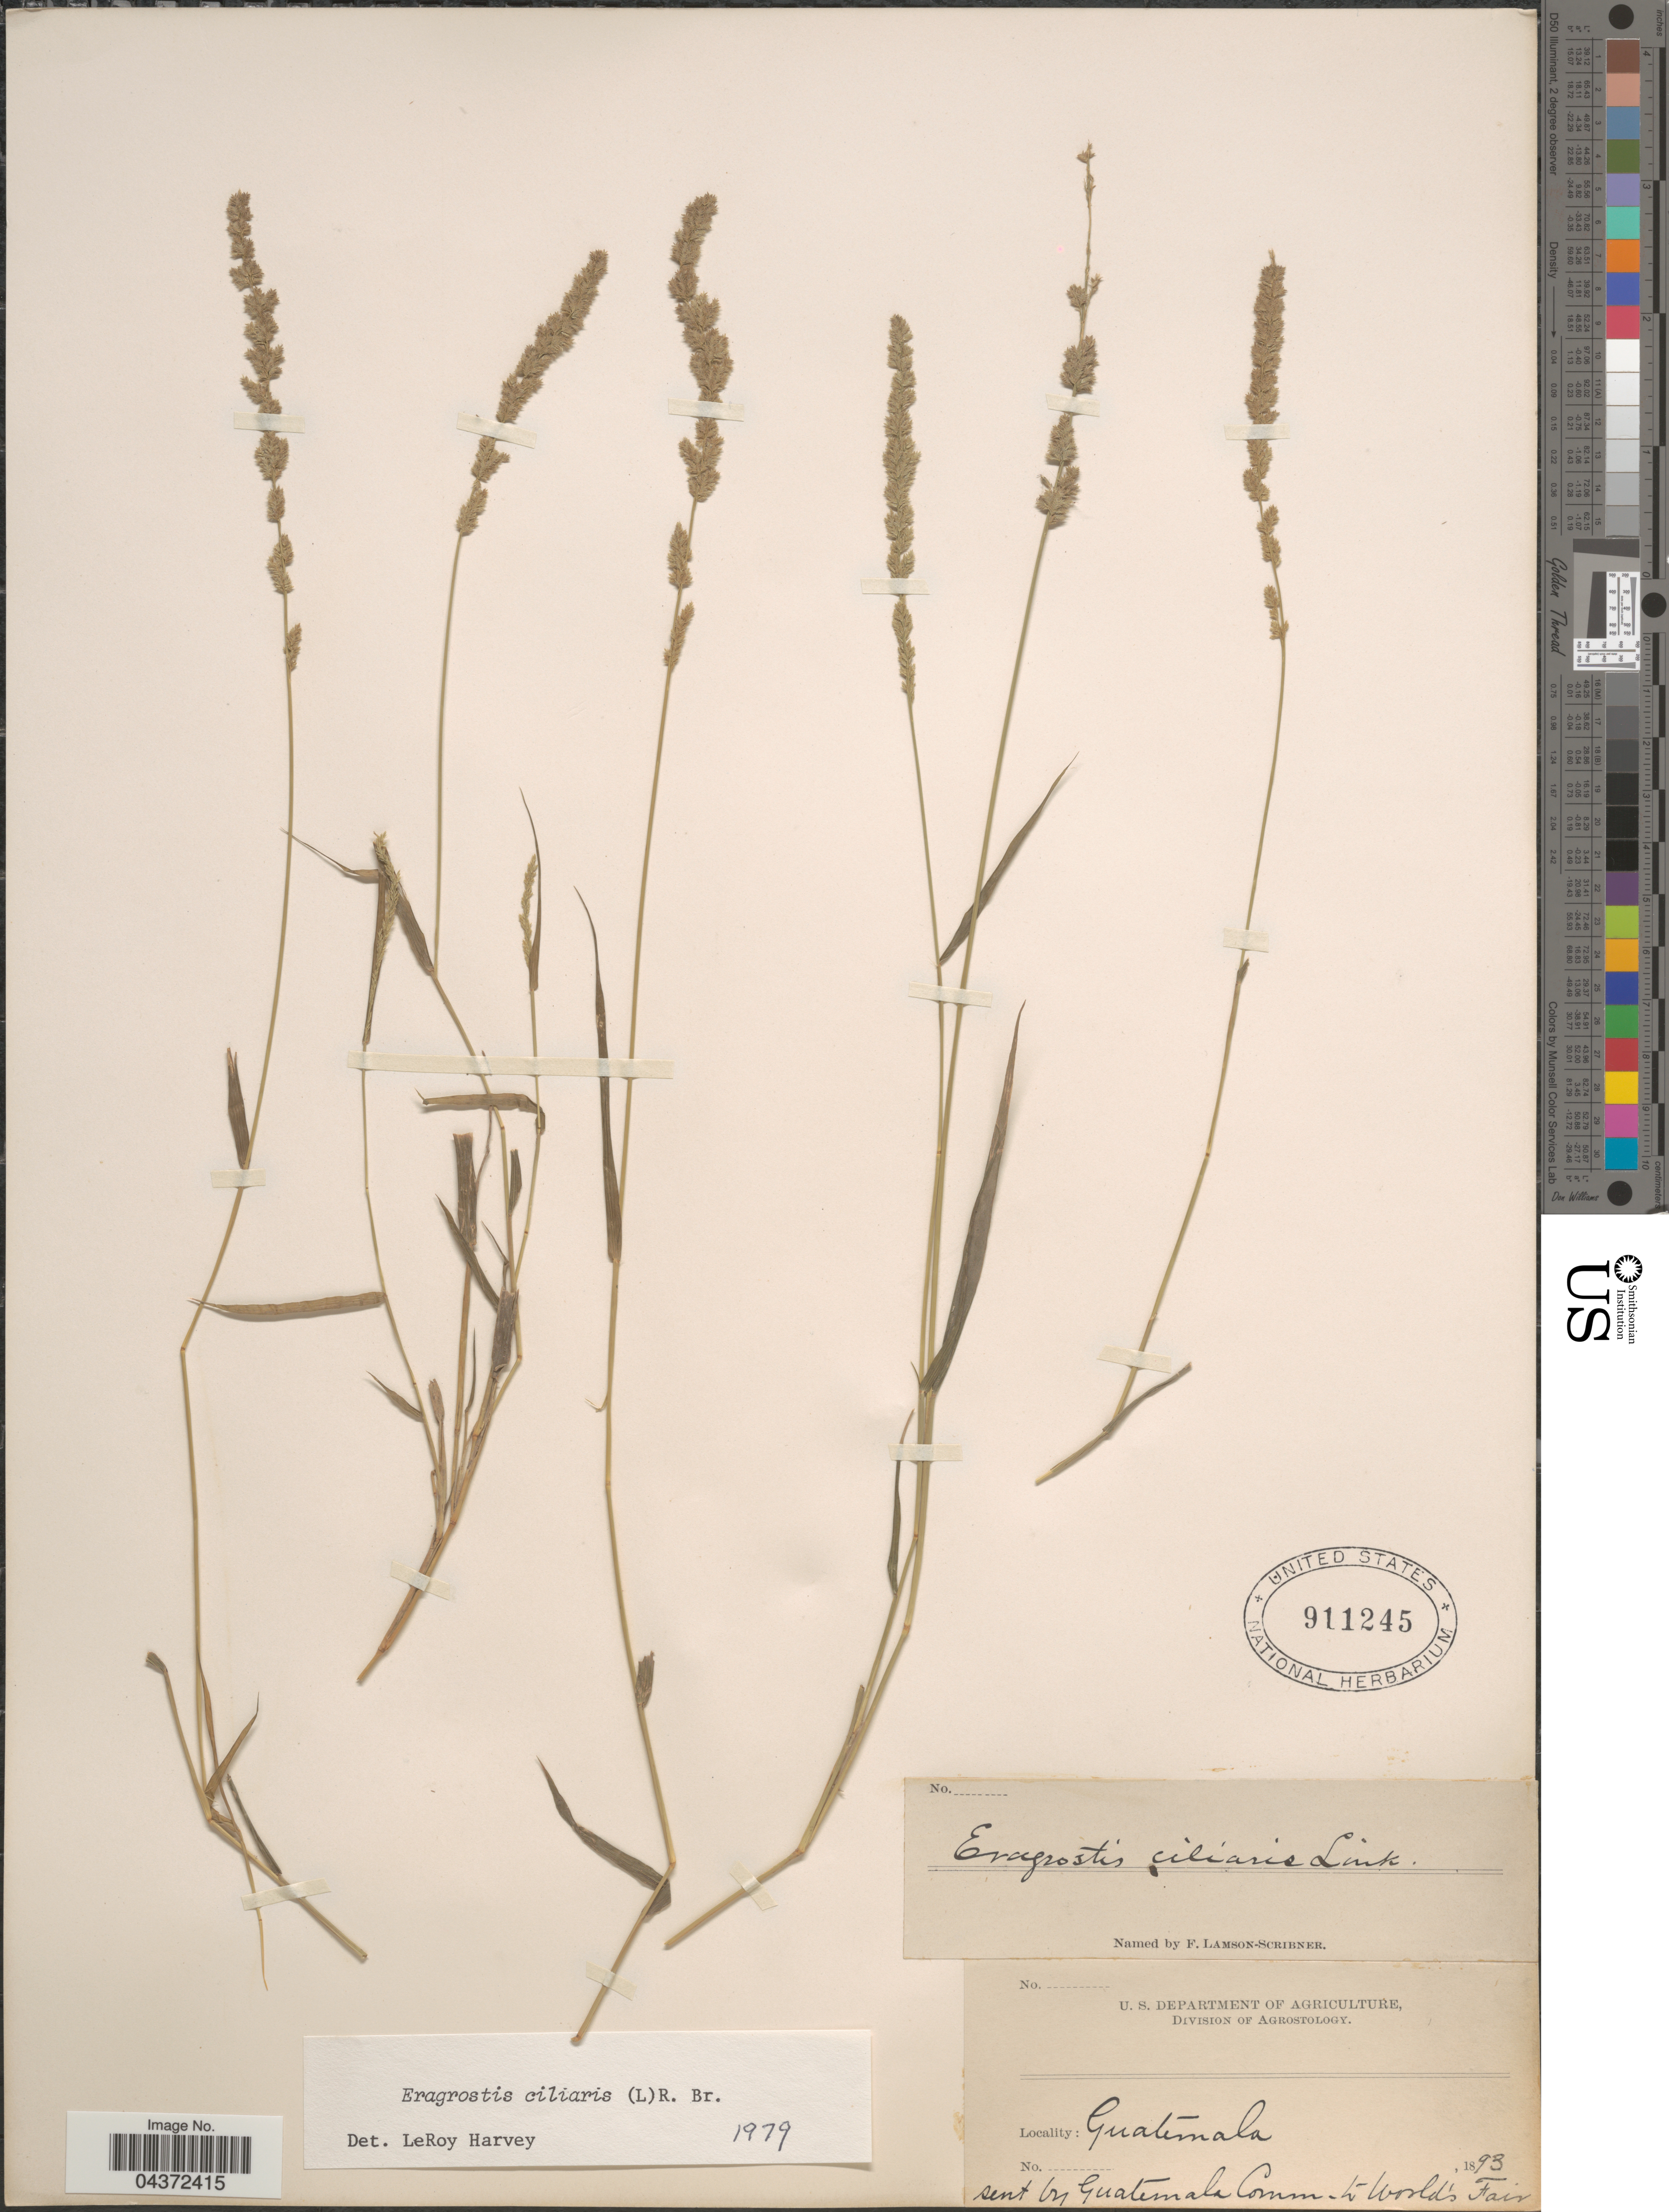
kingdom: Plantae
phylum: Tracheophyta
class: Liliopsida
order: Poales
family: Poaceae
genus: Eragrostis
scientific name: Eragrostis ciliaris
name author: (L.) R. Br.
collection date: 1893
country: Guatemala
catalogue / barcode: US 911245